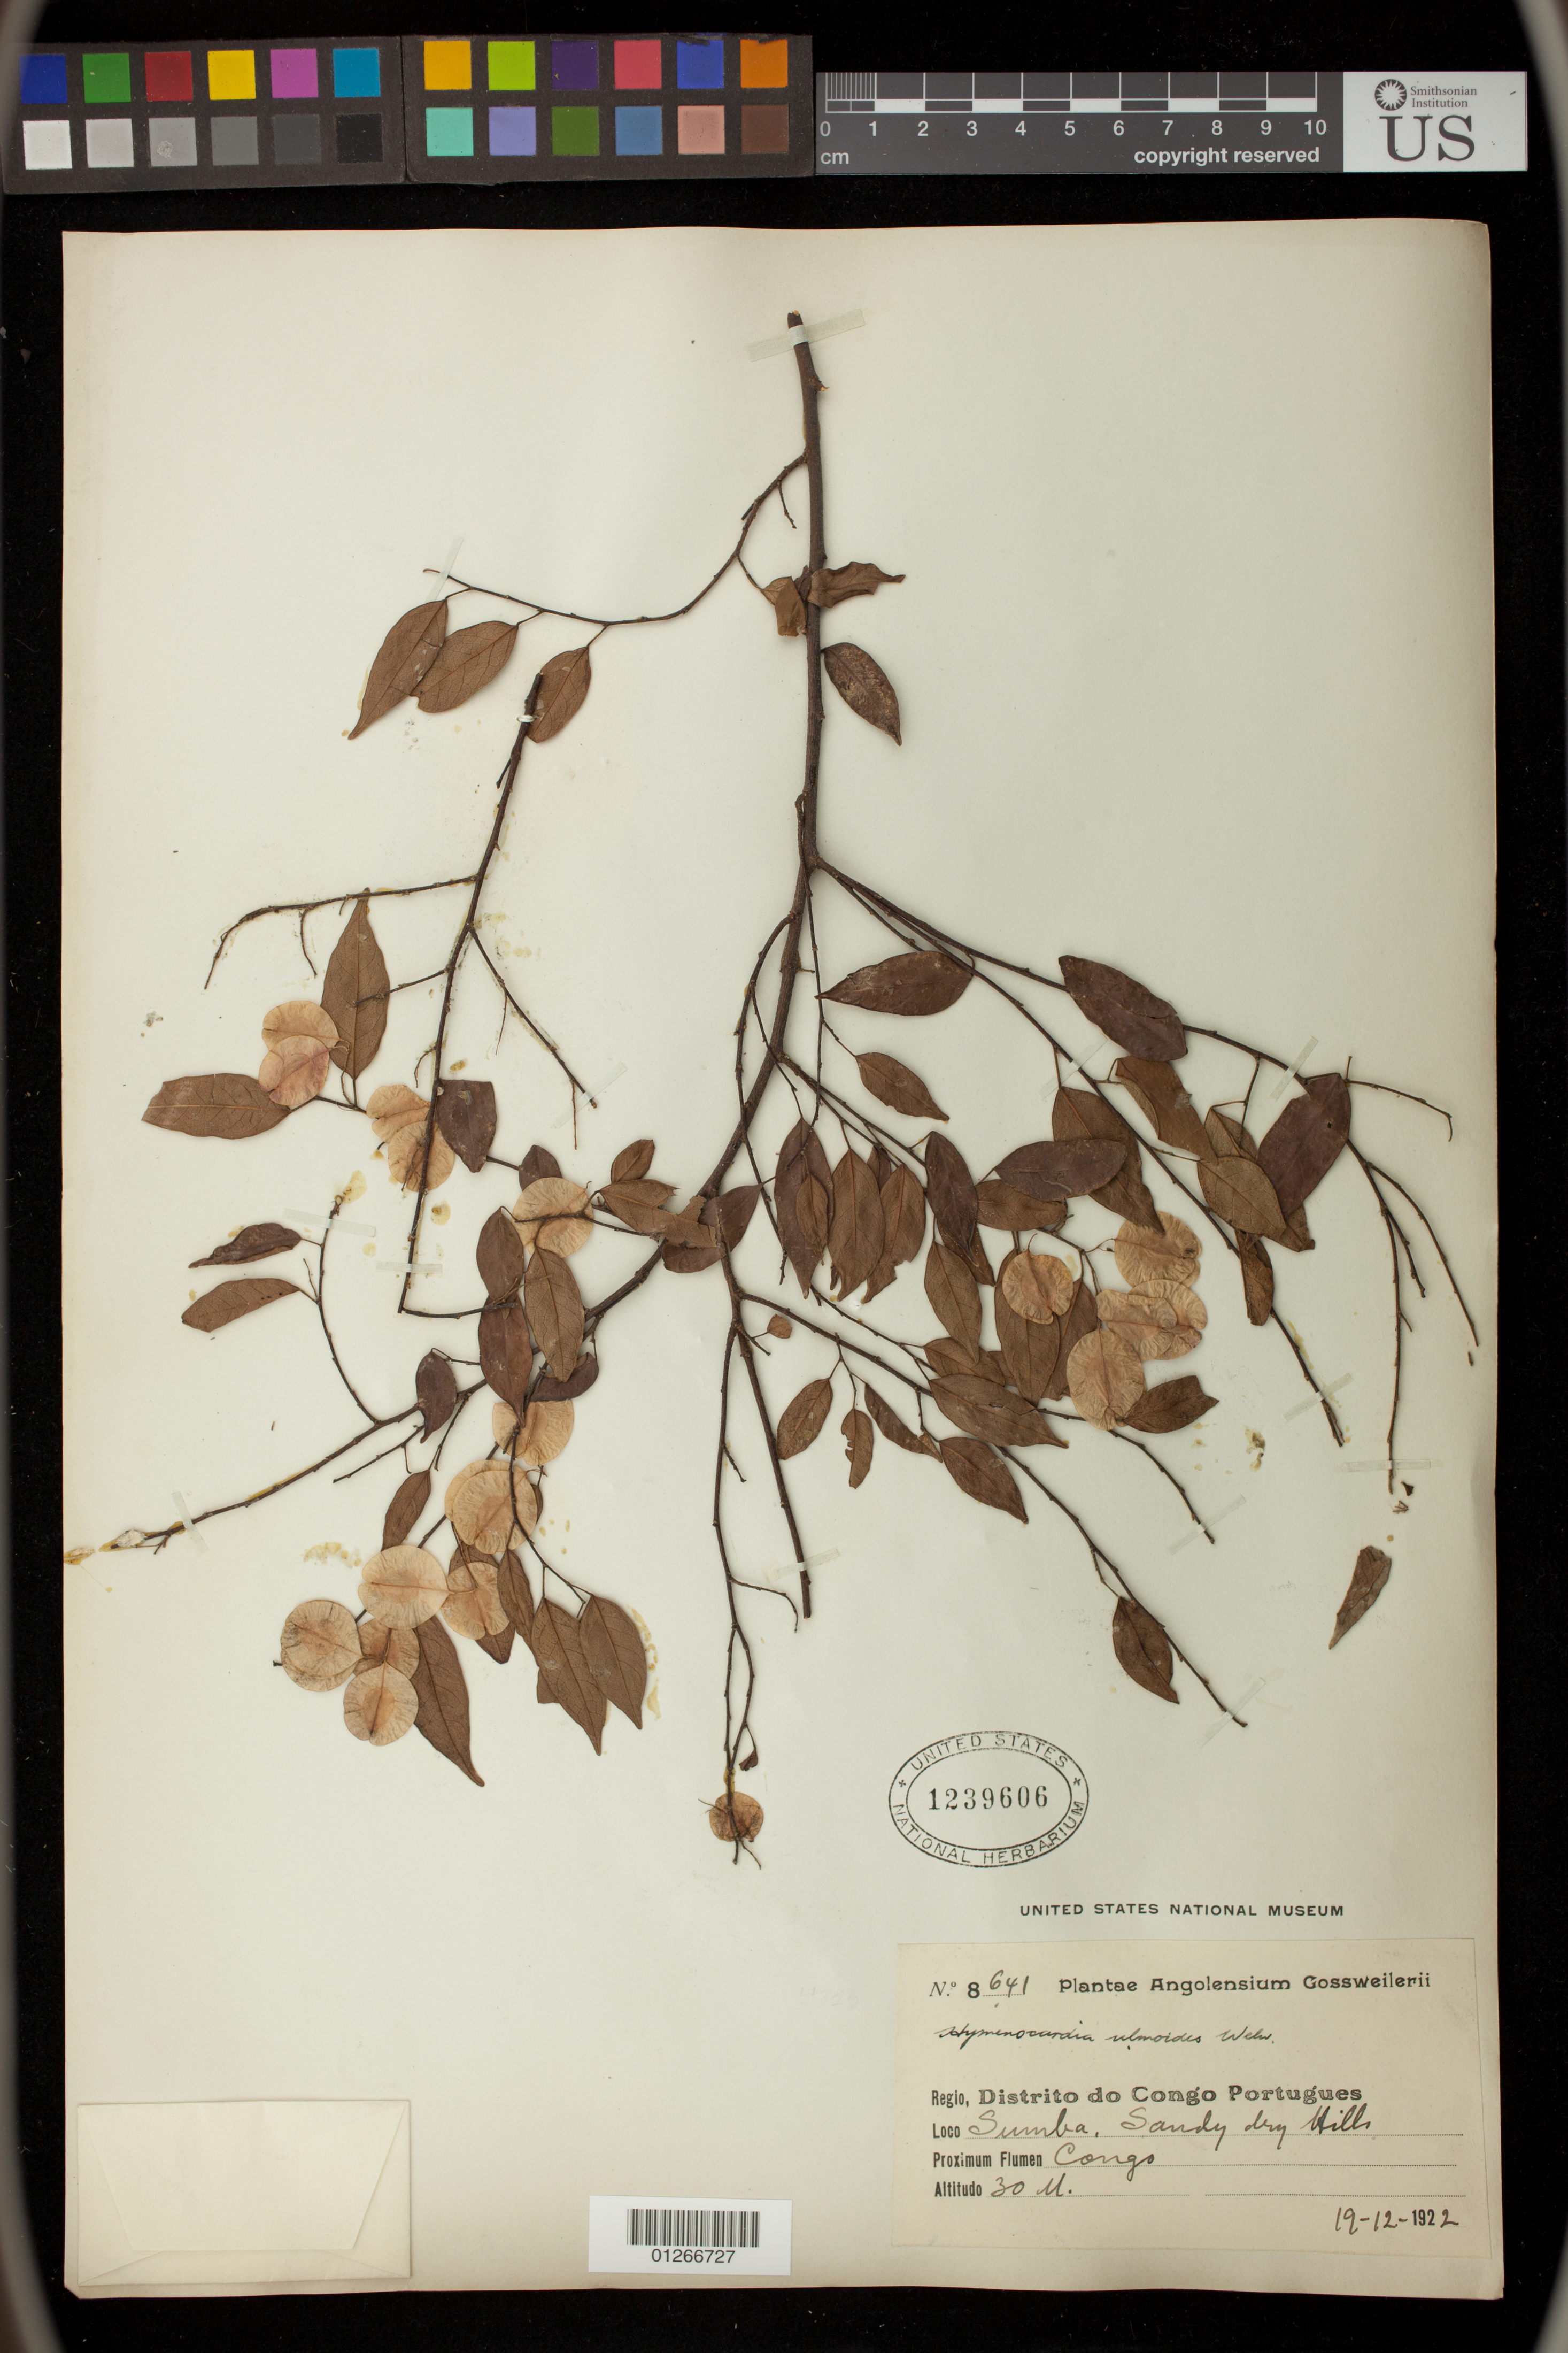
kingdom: Plantae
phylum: Tracheophyta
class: Magnoliopsida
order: Malpighiales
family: Phyllanthaceae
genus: Hymenocardia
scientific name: Hymenocardia ulmoides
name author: Oliv.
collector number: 8641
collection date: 1922-12-19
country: Angola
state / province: Cabinda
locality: Sumba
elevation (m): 30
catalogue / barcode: US 1239606